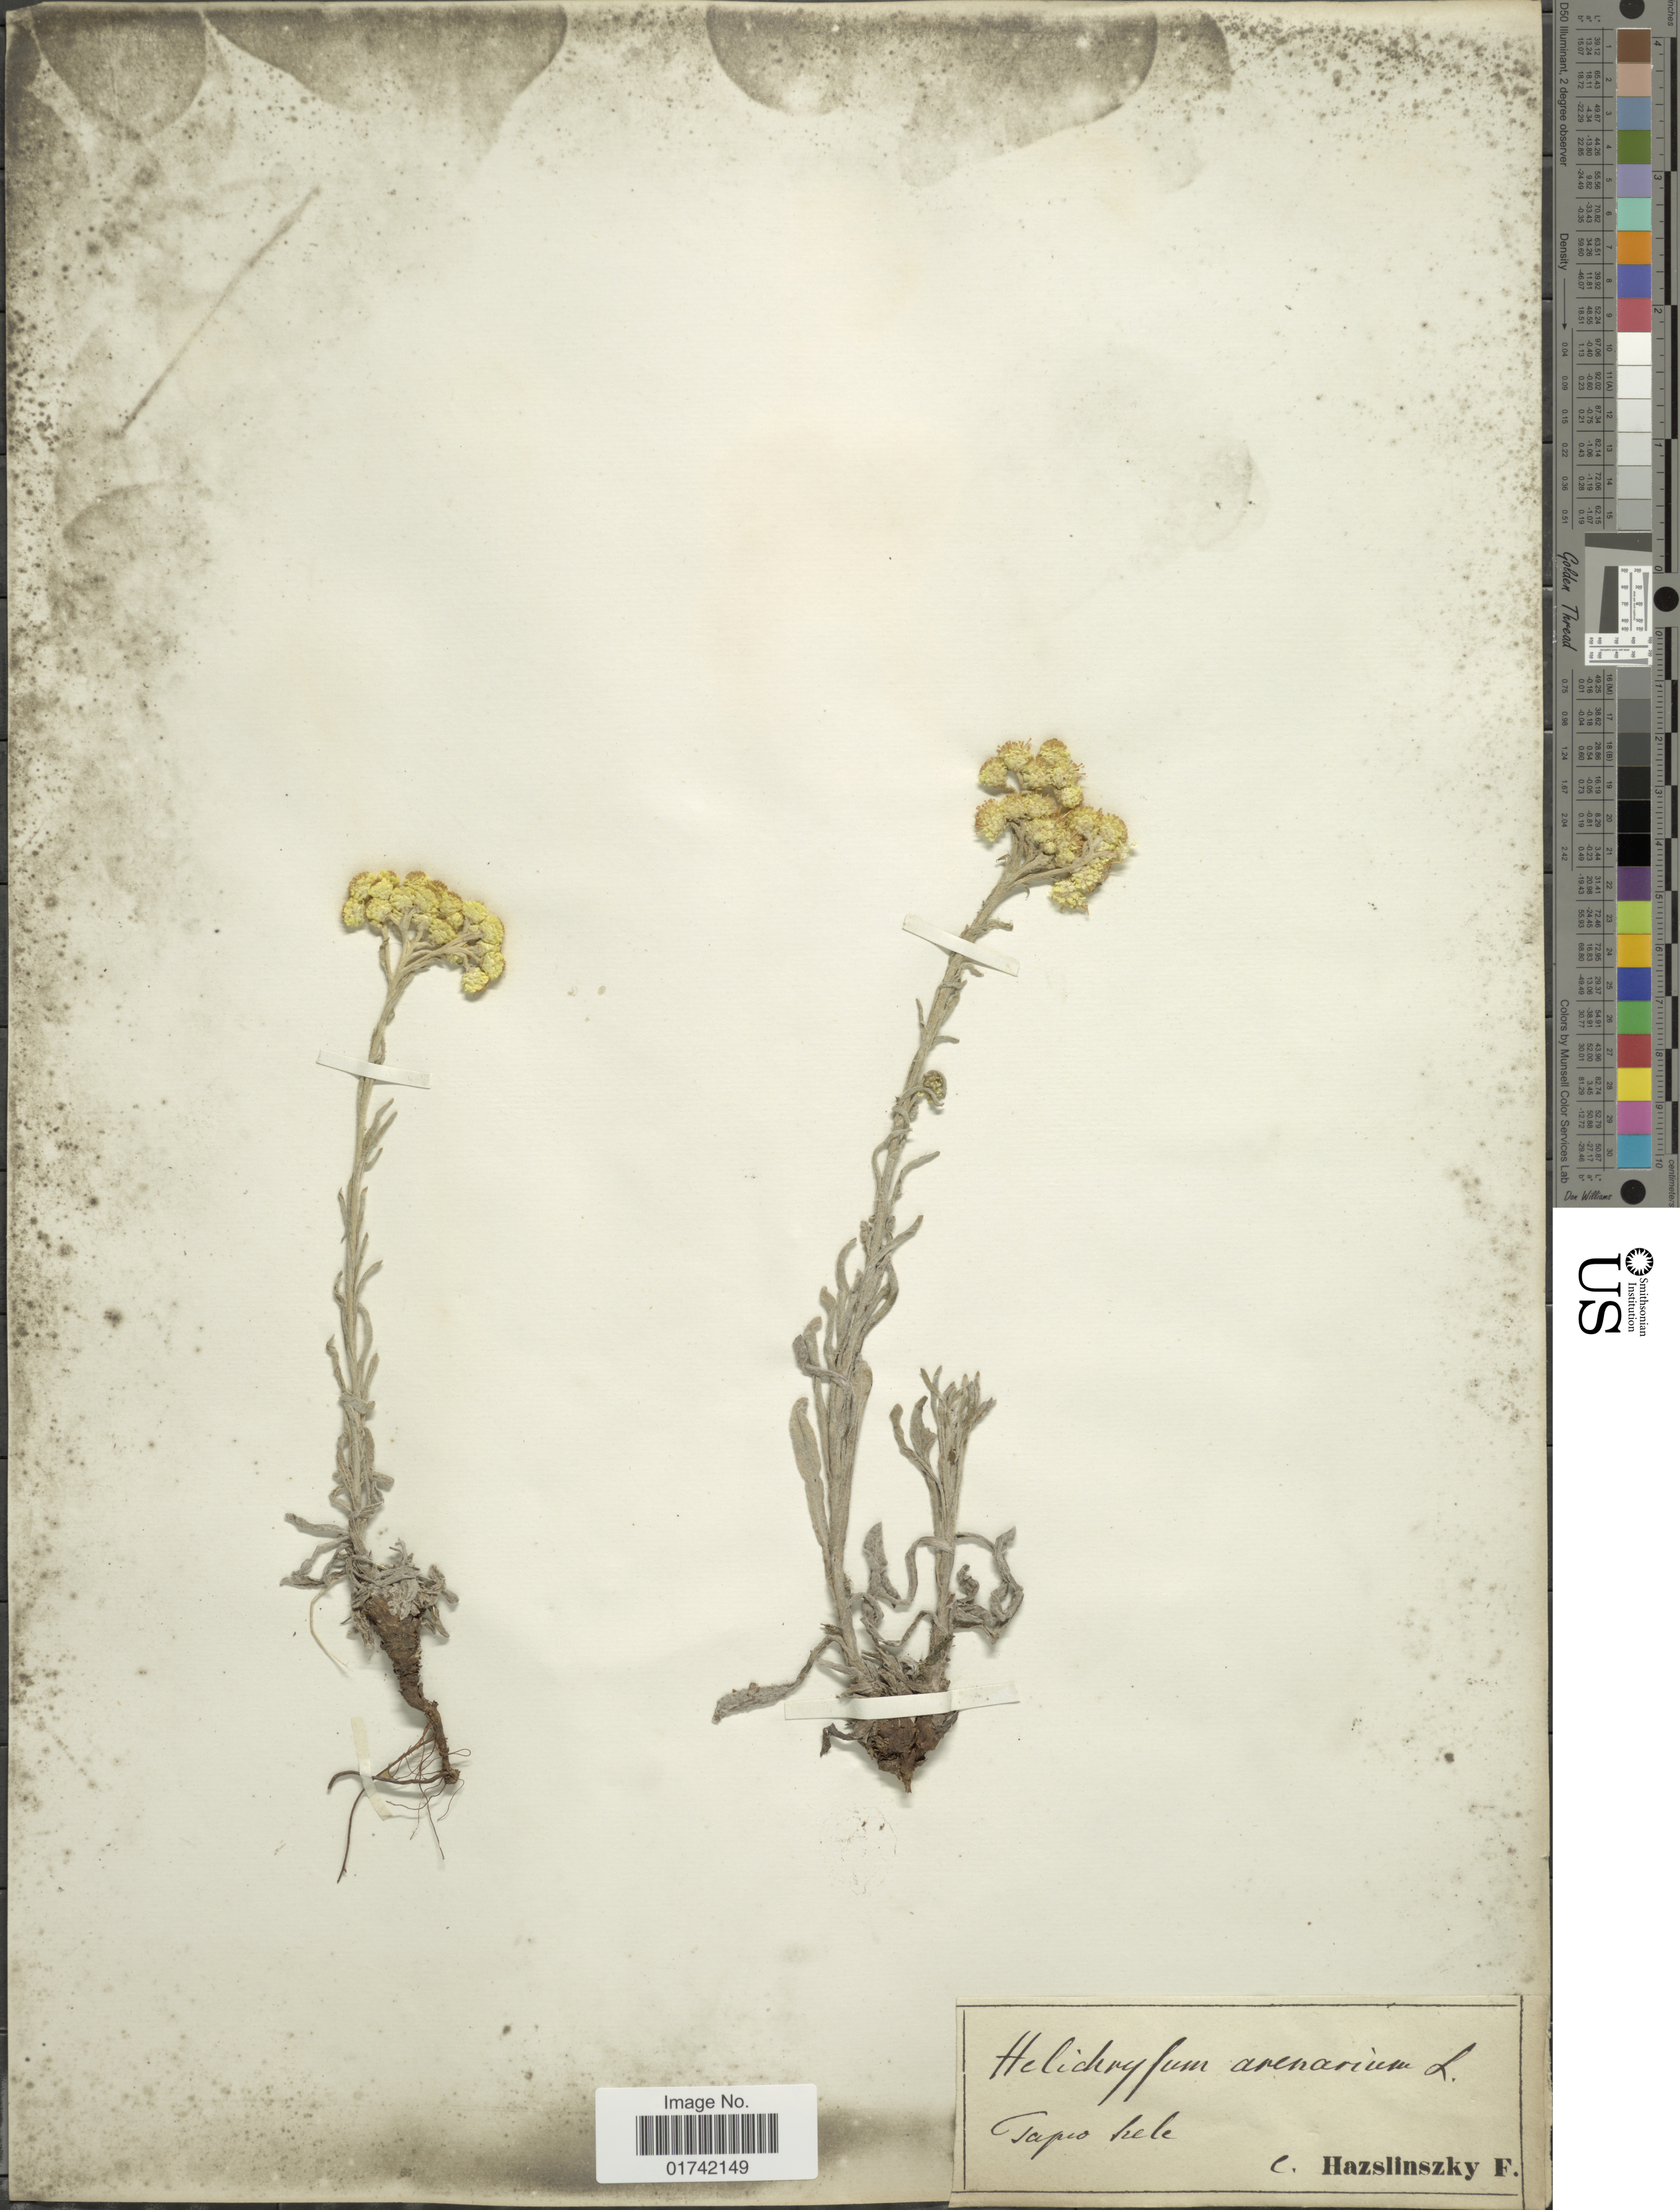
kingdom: Plantae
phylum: Tracheophyta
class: Magnoliopsida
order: Asterales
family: Asteraceae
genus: Helichrysum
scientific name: Helichrysum arenarium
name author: (L.) Moench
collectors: F. Hazslinsky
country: Slovakia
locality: Tapio Hele